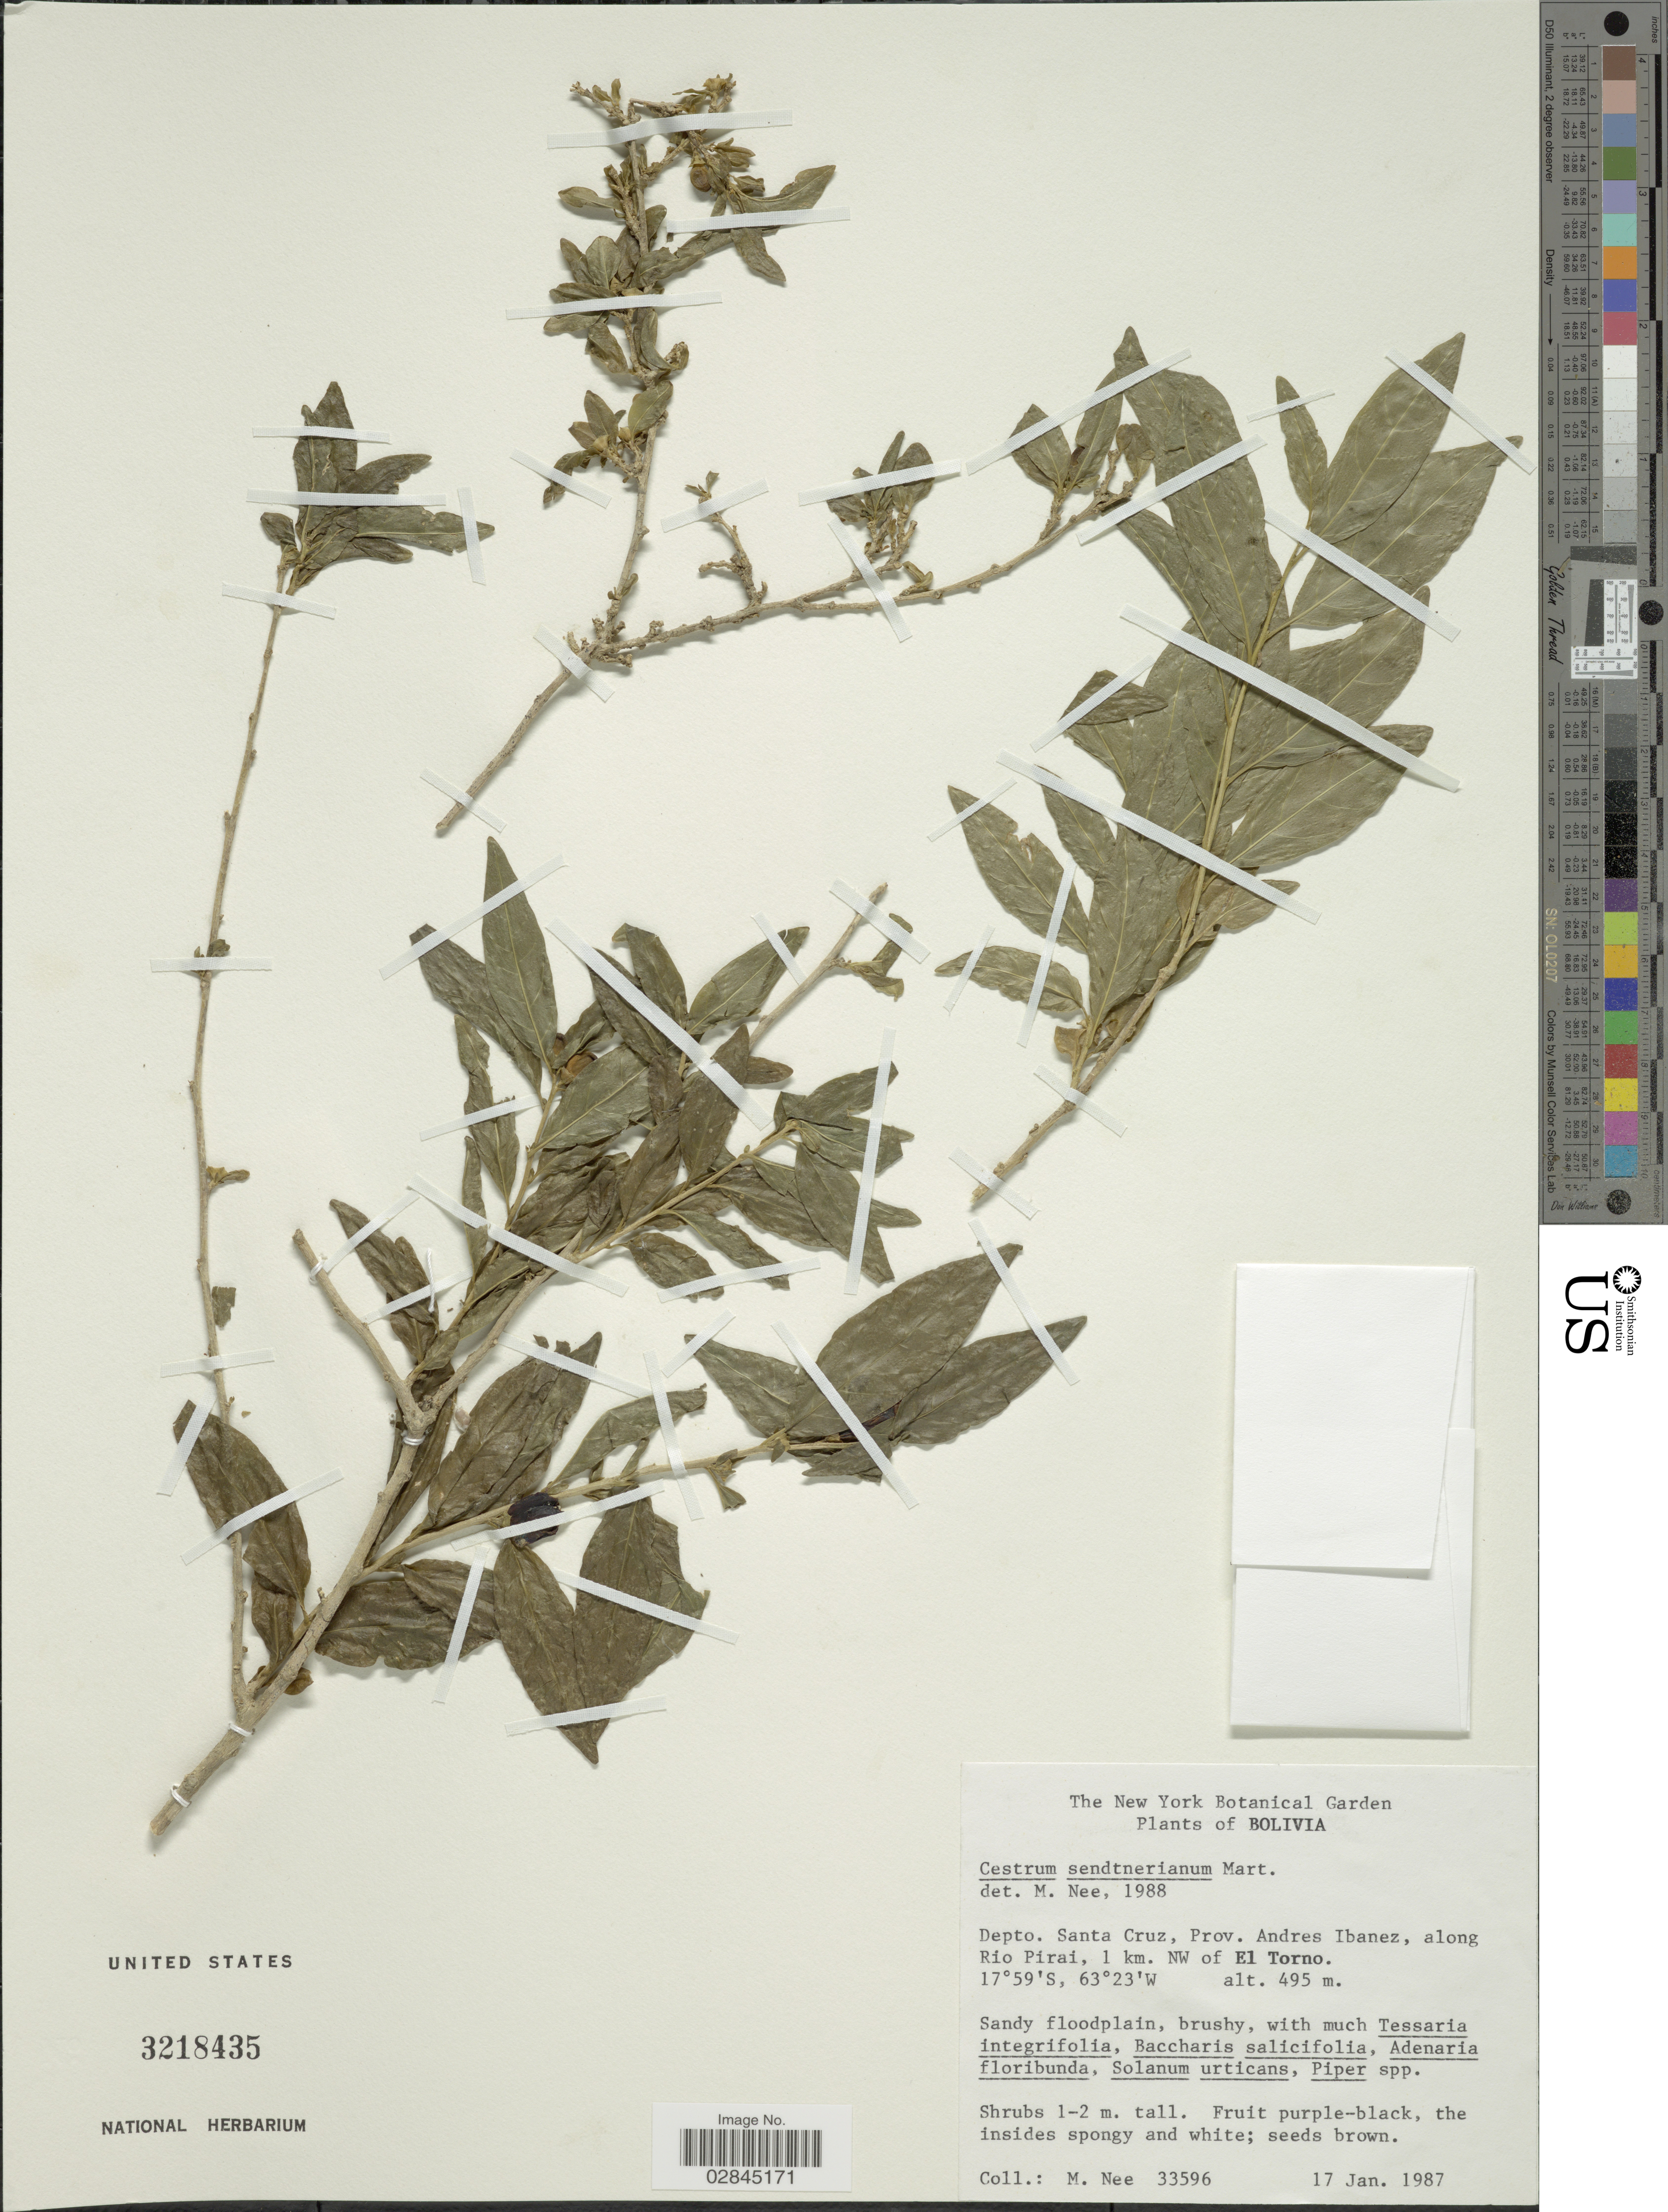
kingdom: Plantae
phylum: Tracheophyta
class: Magnoliopsida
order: Solanales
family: Solanaceae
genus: Cestrum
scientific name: Cestrum sendtnerianum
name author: Mart. ex Sendtn.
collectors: M. Nee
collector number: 33596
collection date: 1987-01-17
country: Bolivia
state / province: Santa Cruz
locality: Depto. Santa Cruz, Prov. Andres Ibanez, along Rio Pirai, 1 km. NW of El Torno.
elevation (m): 495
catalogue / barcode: US 3218435